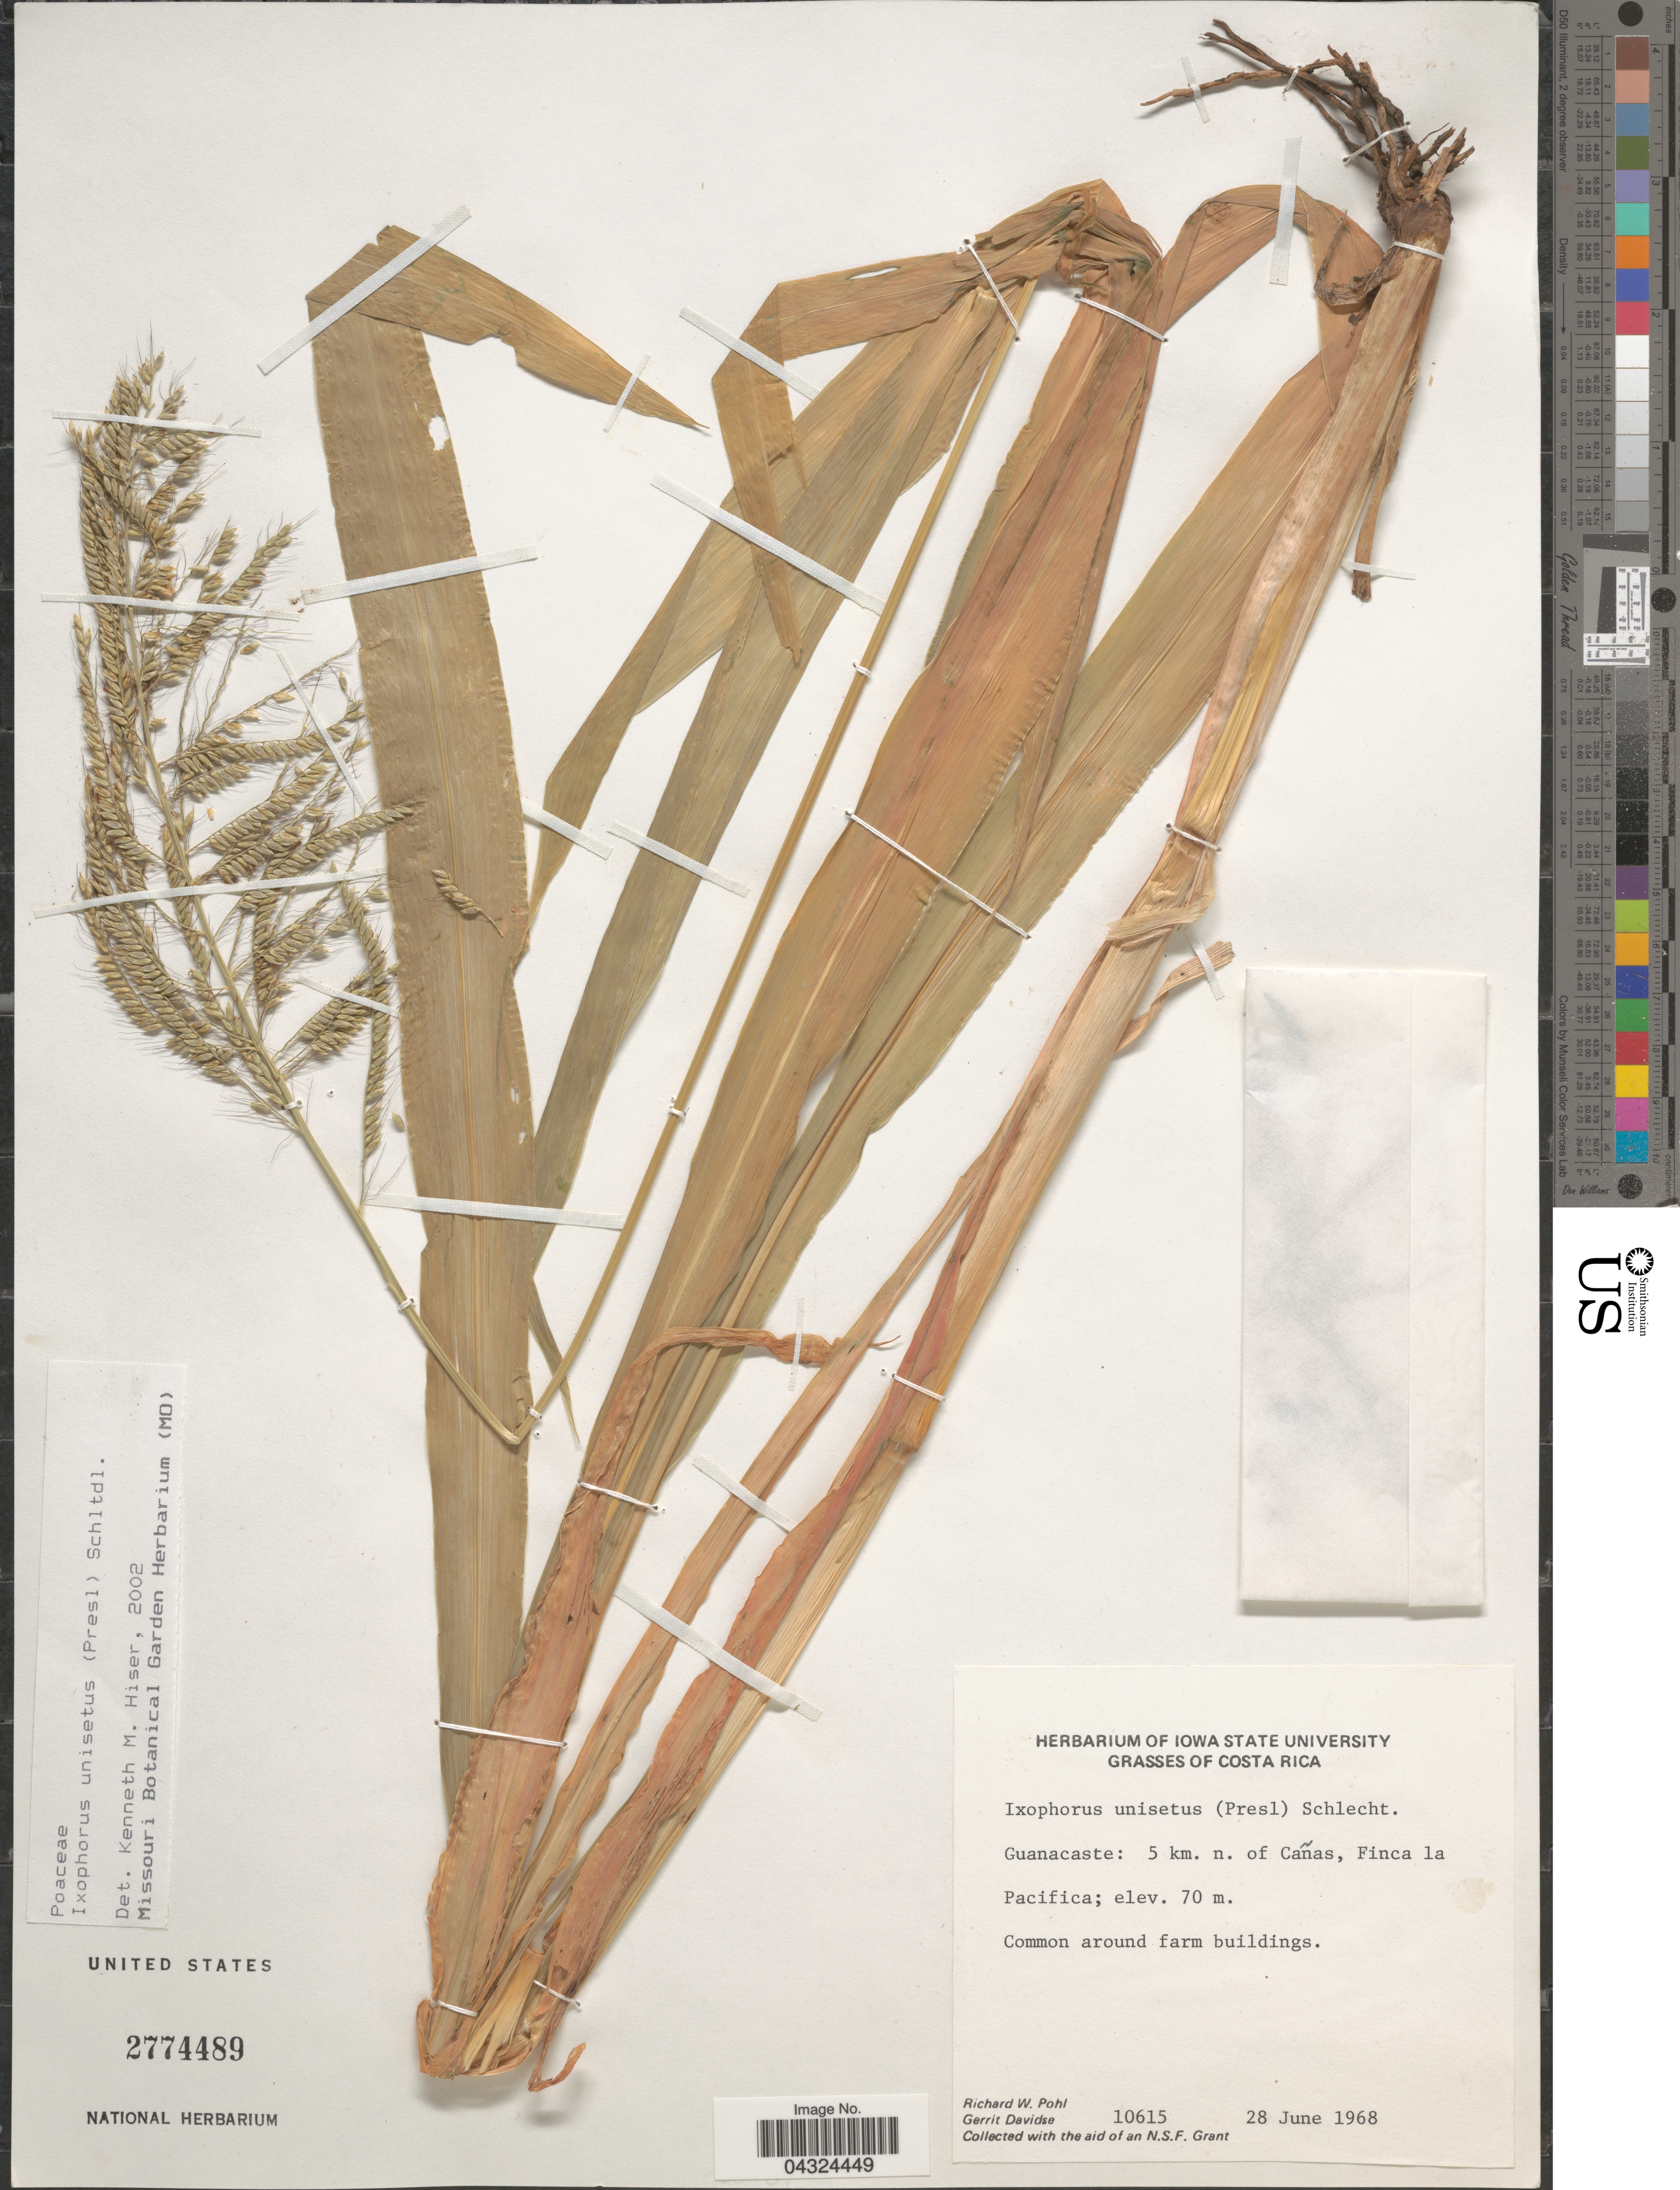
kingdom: Plantae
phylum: Tracheophyta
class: Liliopsida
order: Poales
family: Poaceae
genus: Ixophorus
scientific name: Ixophorus unisetus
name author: (J. Presl) Schltdl.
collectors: R. W. Pohl & G. Davidse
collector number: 10615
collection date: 1968-06-28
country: Costa Rica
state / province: Guanacaste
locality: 5 km. n. of Cañas, Finca la Pacifica.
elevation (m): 70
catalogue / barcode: US 2774489